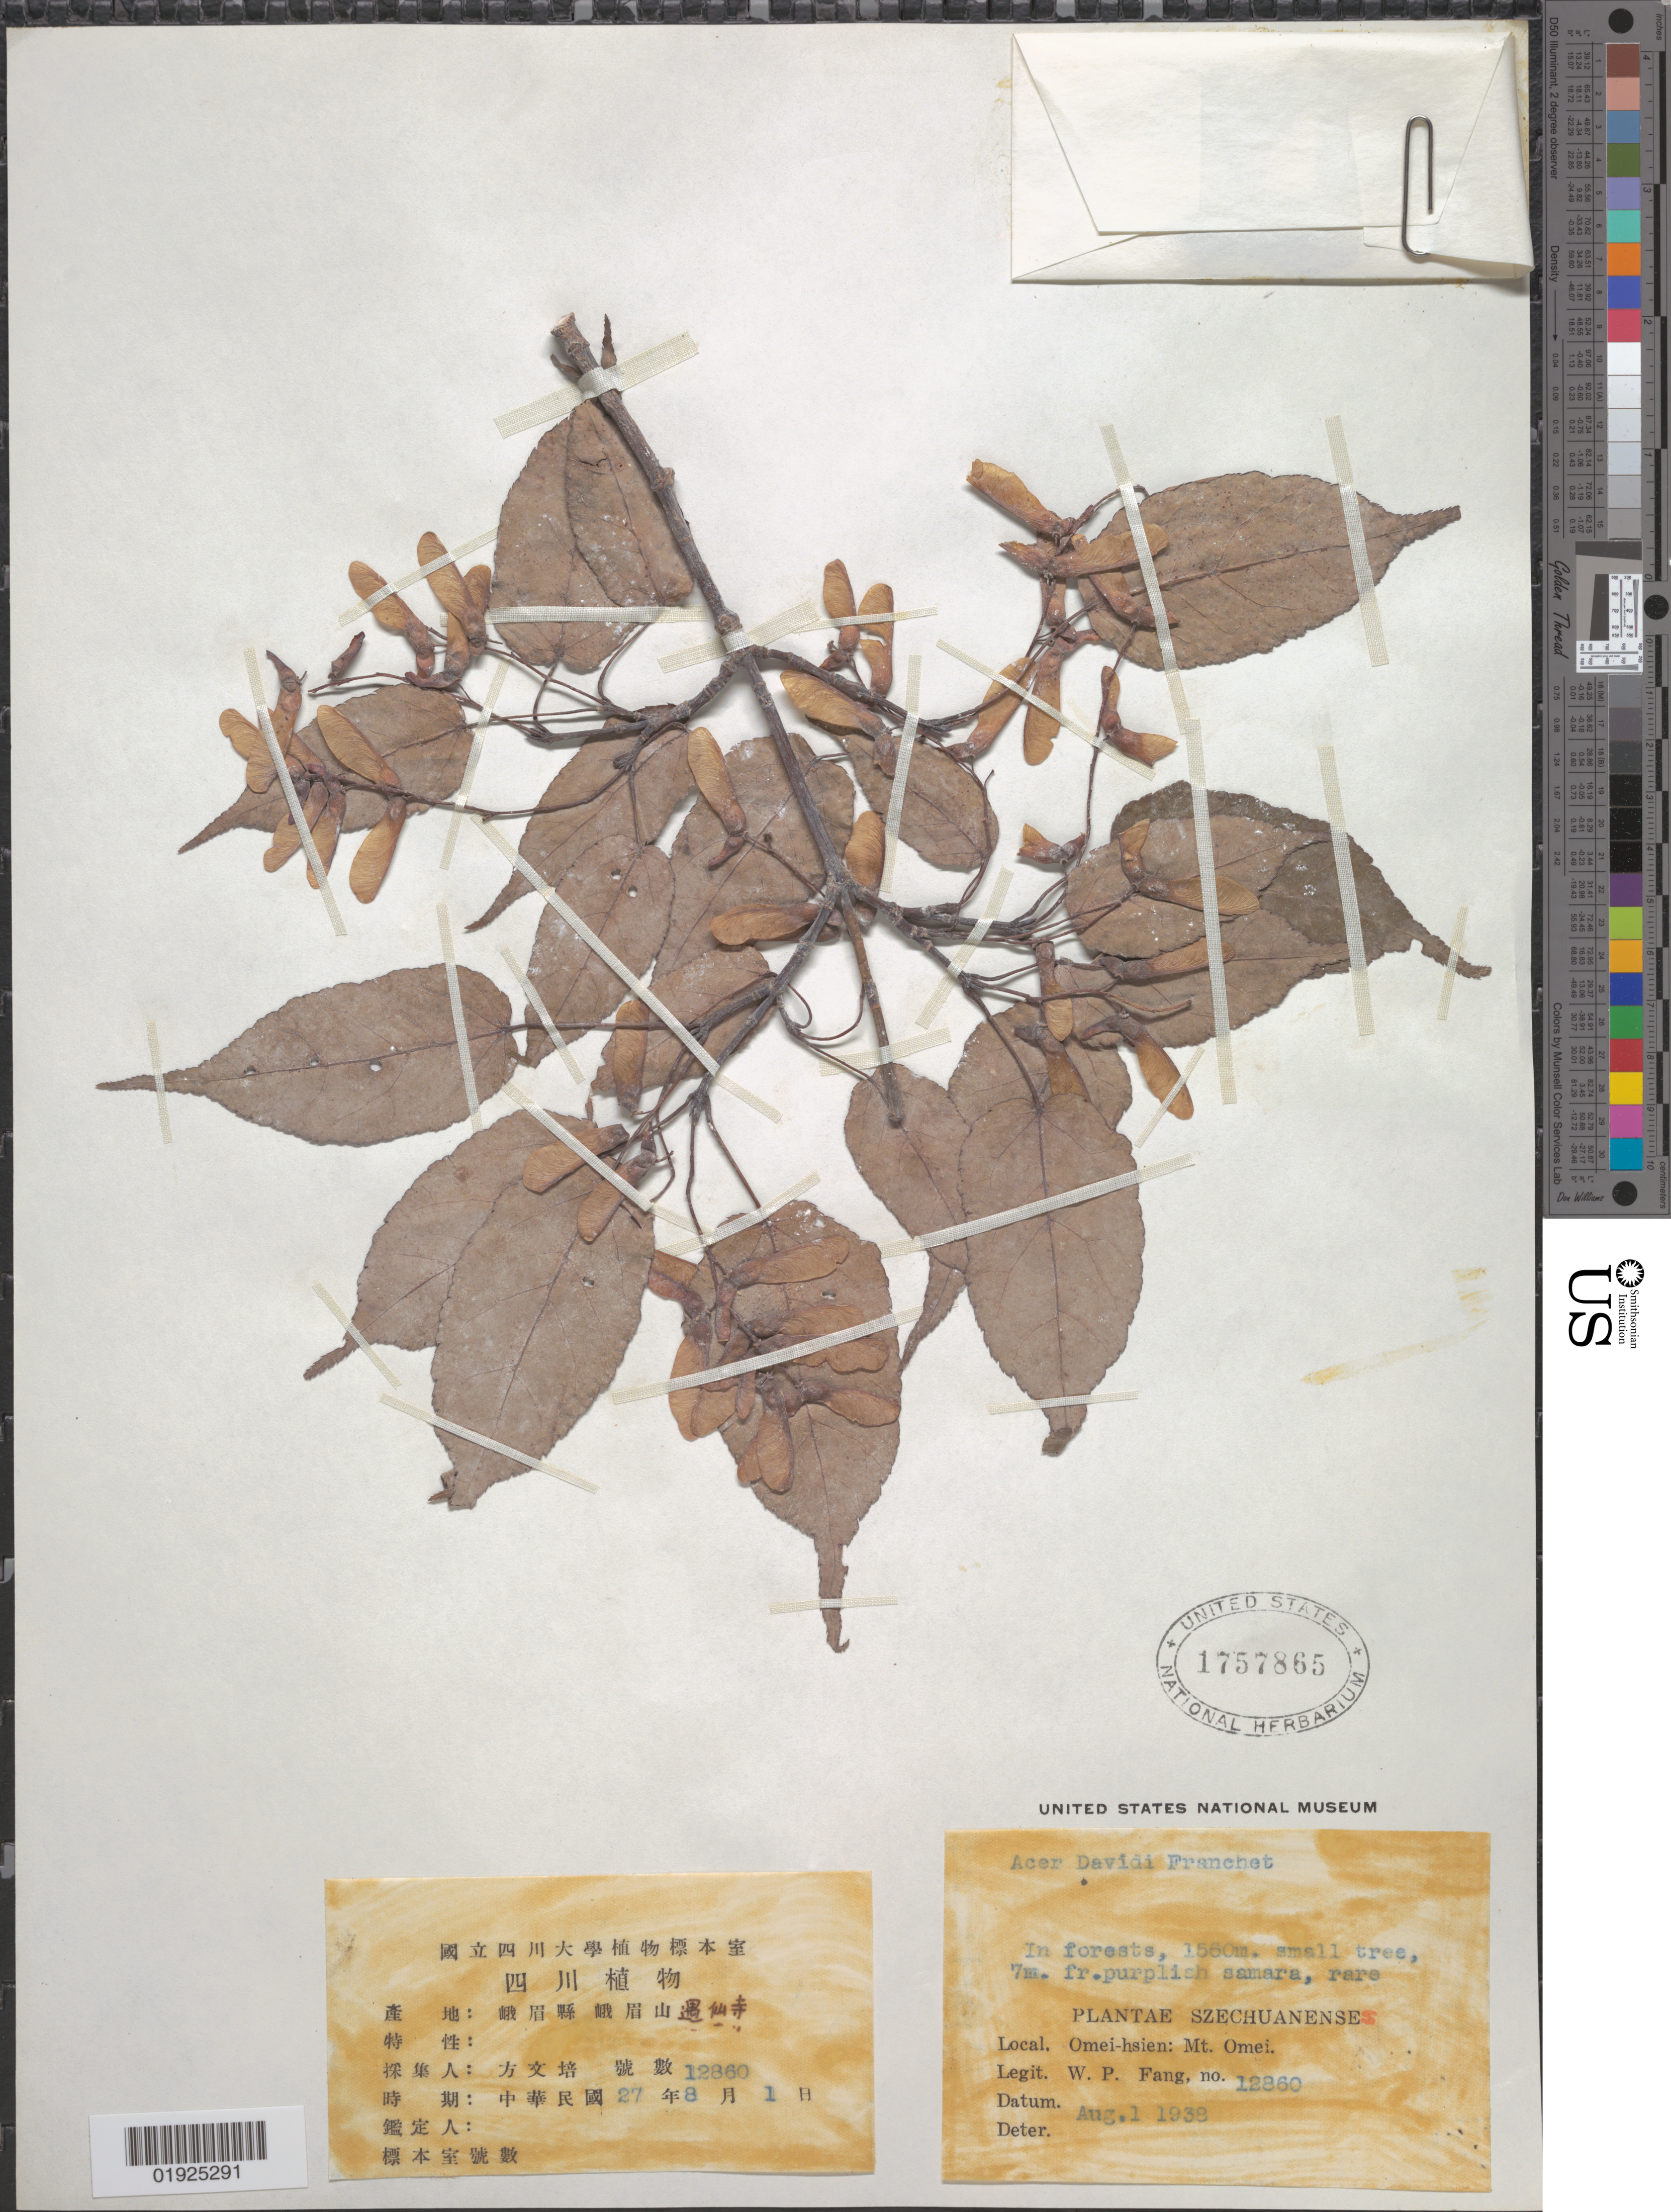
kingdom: Plantae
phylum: Tracheophyta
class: Magnoliopsida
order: Sapindales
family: Sapindaceae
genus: Acer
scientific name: Acer sikkimense subsp. davidii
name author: (Franch.) Wesm.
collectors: W. P. Fang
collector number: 12860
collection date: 1938-08-01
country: China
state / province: Sichuan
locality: Szechuan [Sichuan], Omei-hsien: Mt. Omei [Emei]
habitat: In forests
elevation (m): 1560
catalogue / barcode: US 1757865